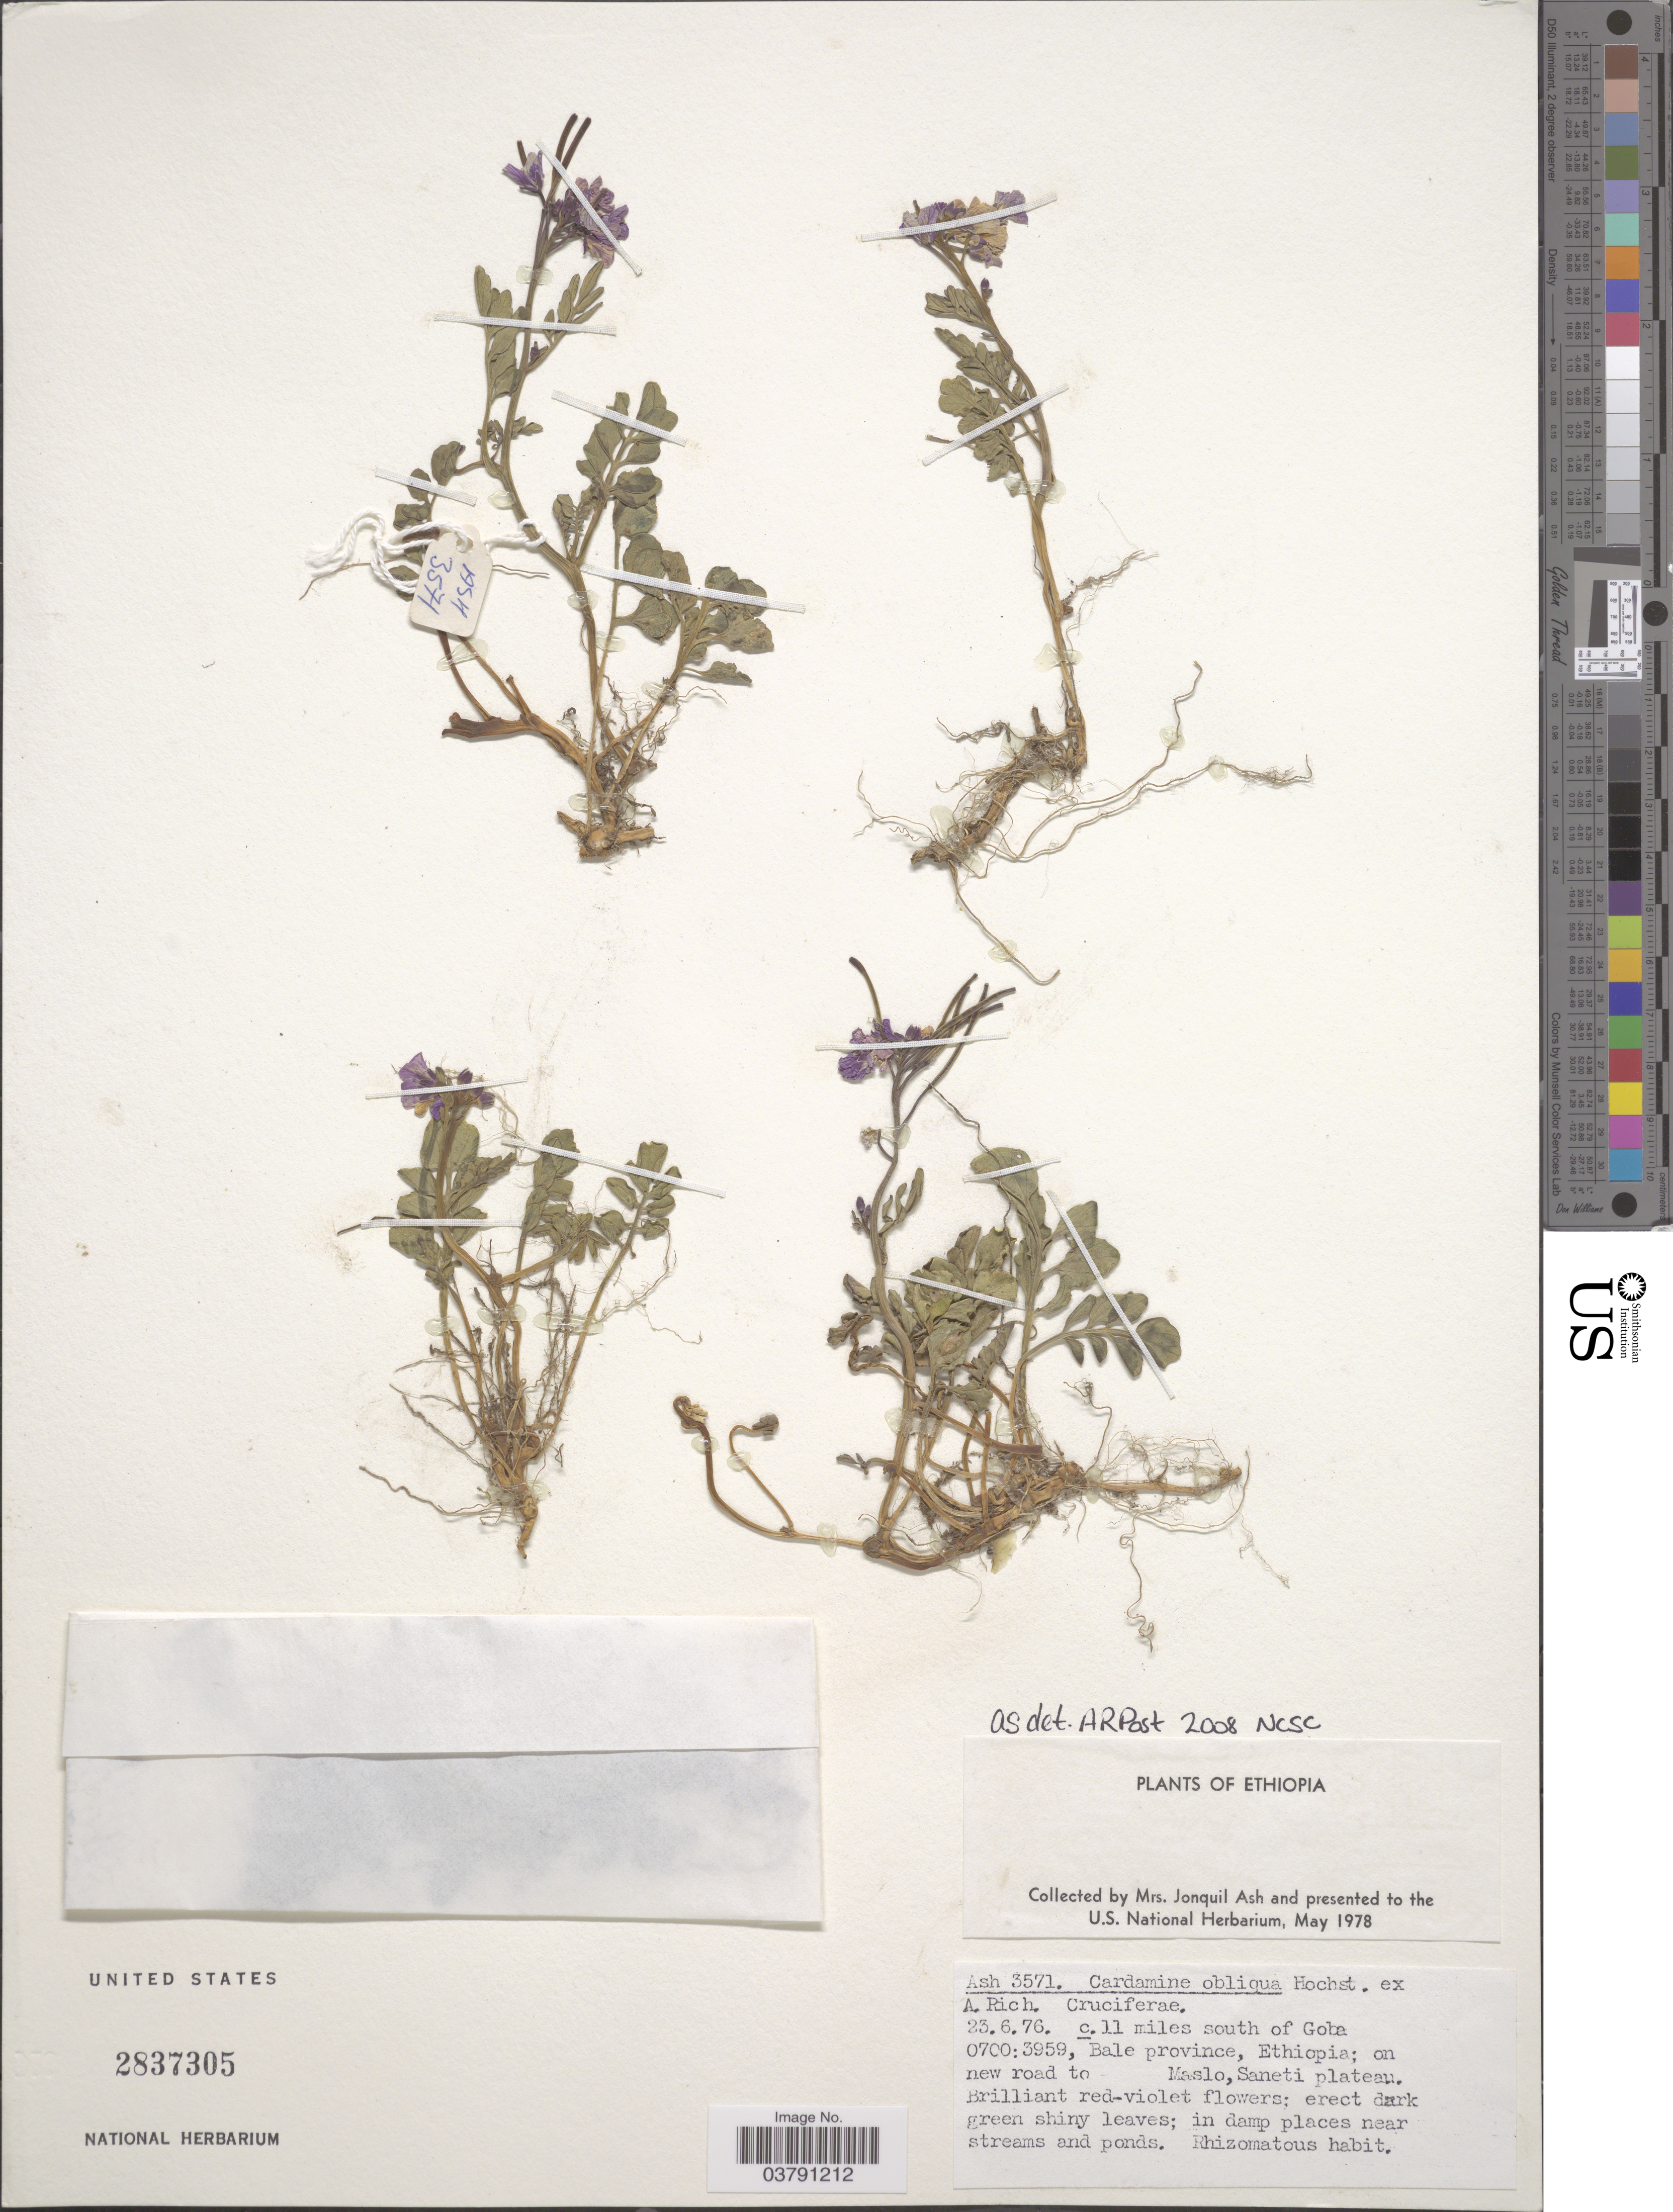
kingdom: Plantae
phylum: Tracheophyta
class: Magnoliopsida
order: Brassicales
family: Brassicaceae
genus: Cardamine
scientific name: Cardamine obliqua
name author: Hochst. ex A. Rich.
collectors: J. Ash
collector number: Ash3571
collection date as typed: Transcribed d/m/y: 23/6/76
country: Ethiopia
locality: C. 11 miles south of Goba. 0700: 3959. Bale province; on new road to Maslo, Saneti plateau.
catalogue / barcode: US 2837305